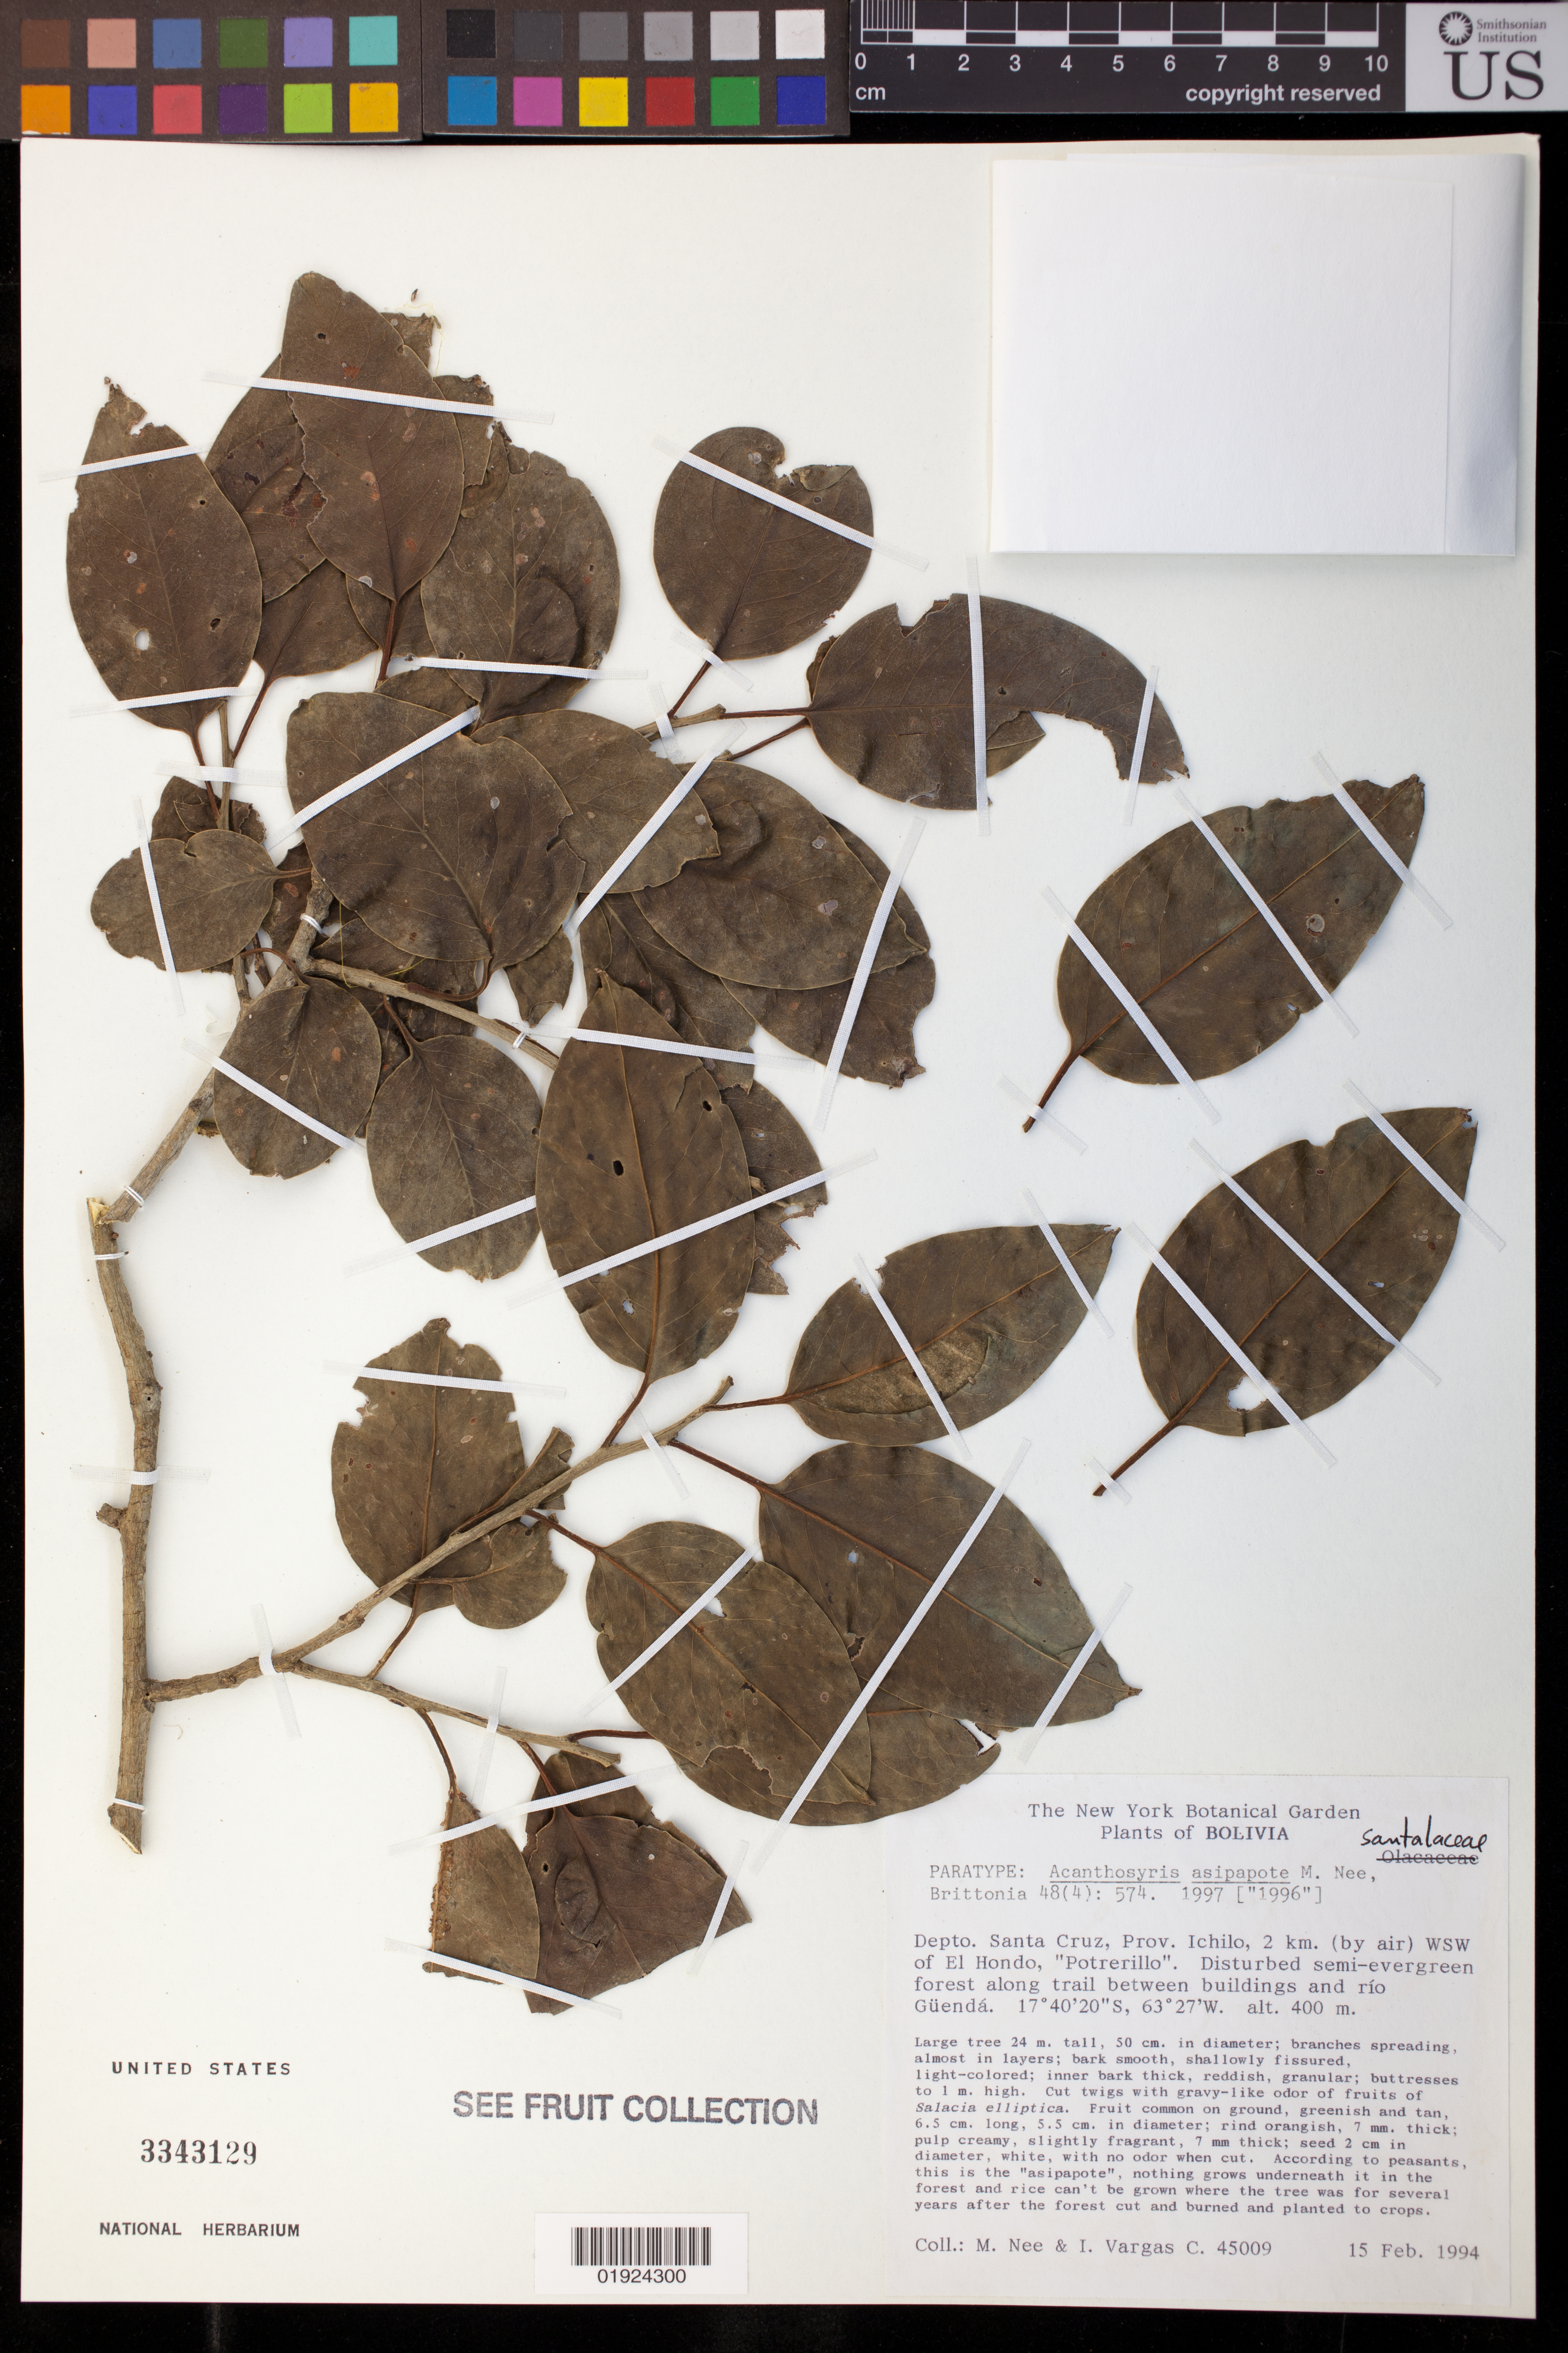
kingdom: Plantae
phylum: Tracheophyta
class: Magnoliopsida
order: Santalales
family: Cervantesiaceae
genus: Acanthosyris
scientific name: Acanthosyris asipapote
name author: M. Nee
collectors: M. Nee & I. Vargas C.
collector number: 45009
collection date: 1994-02-15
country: Bolivia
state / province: Santa Cruz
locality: Prov. Ichilo, 2 km. (by air) WSW of El Hondo, Potrerillo.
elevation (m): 400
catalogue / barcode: US 3343129